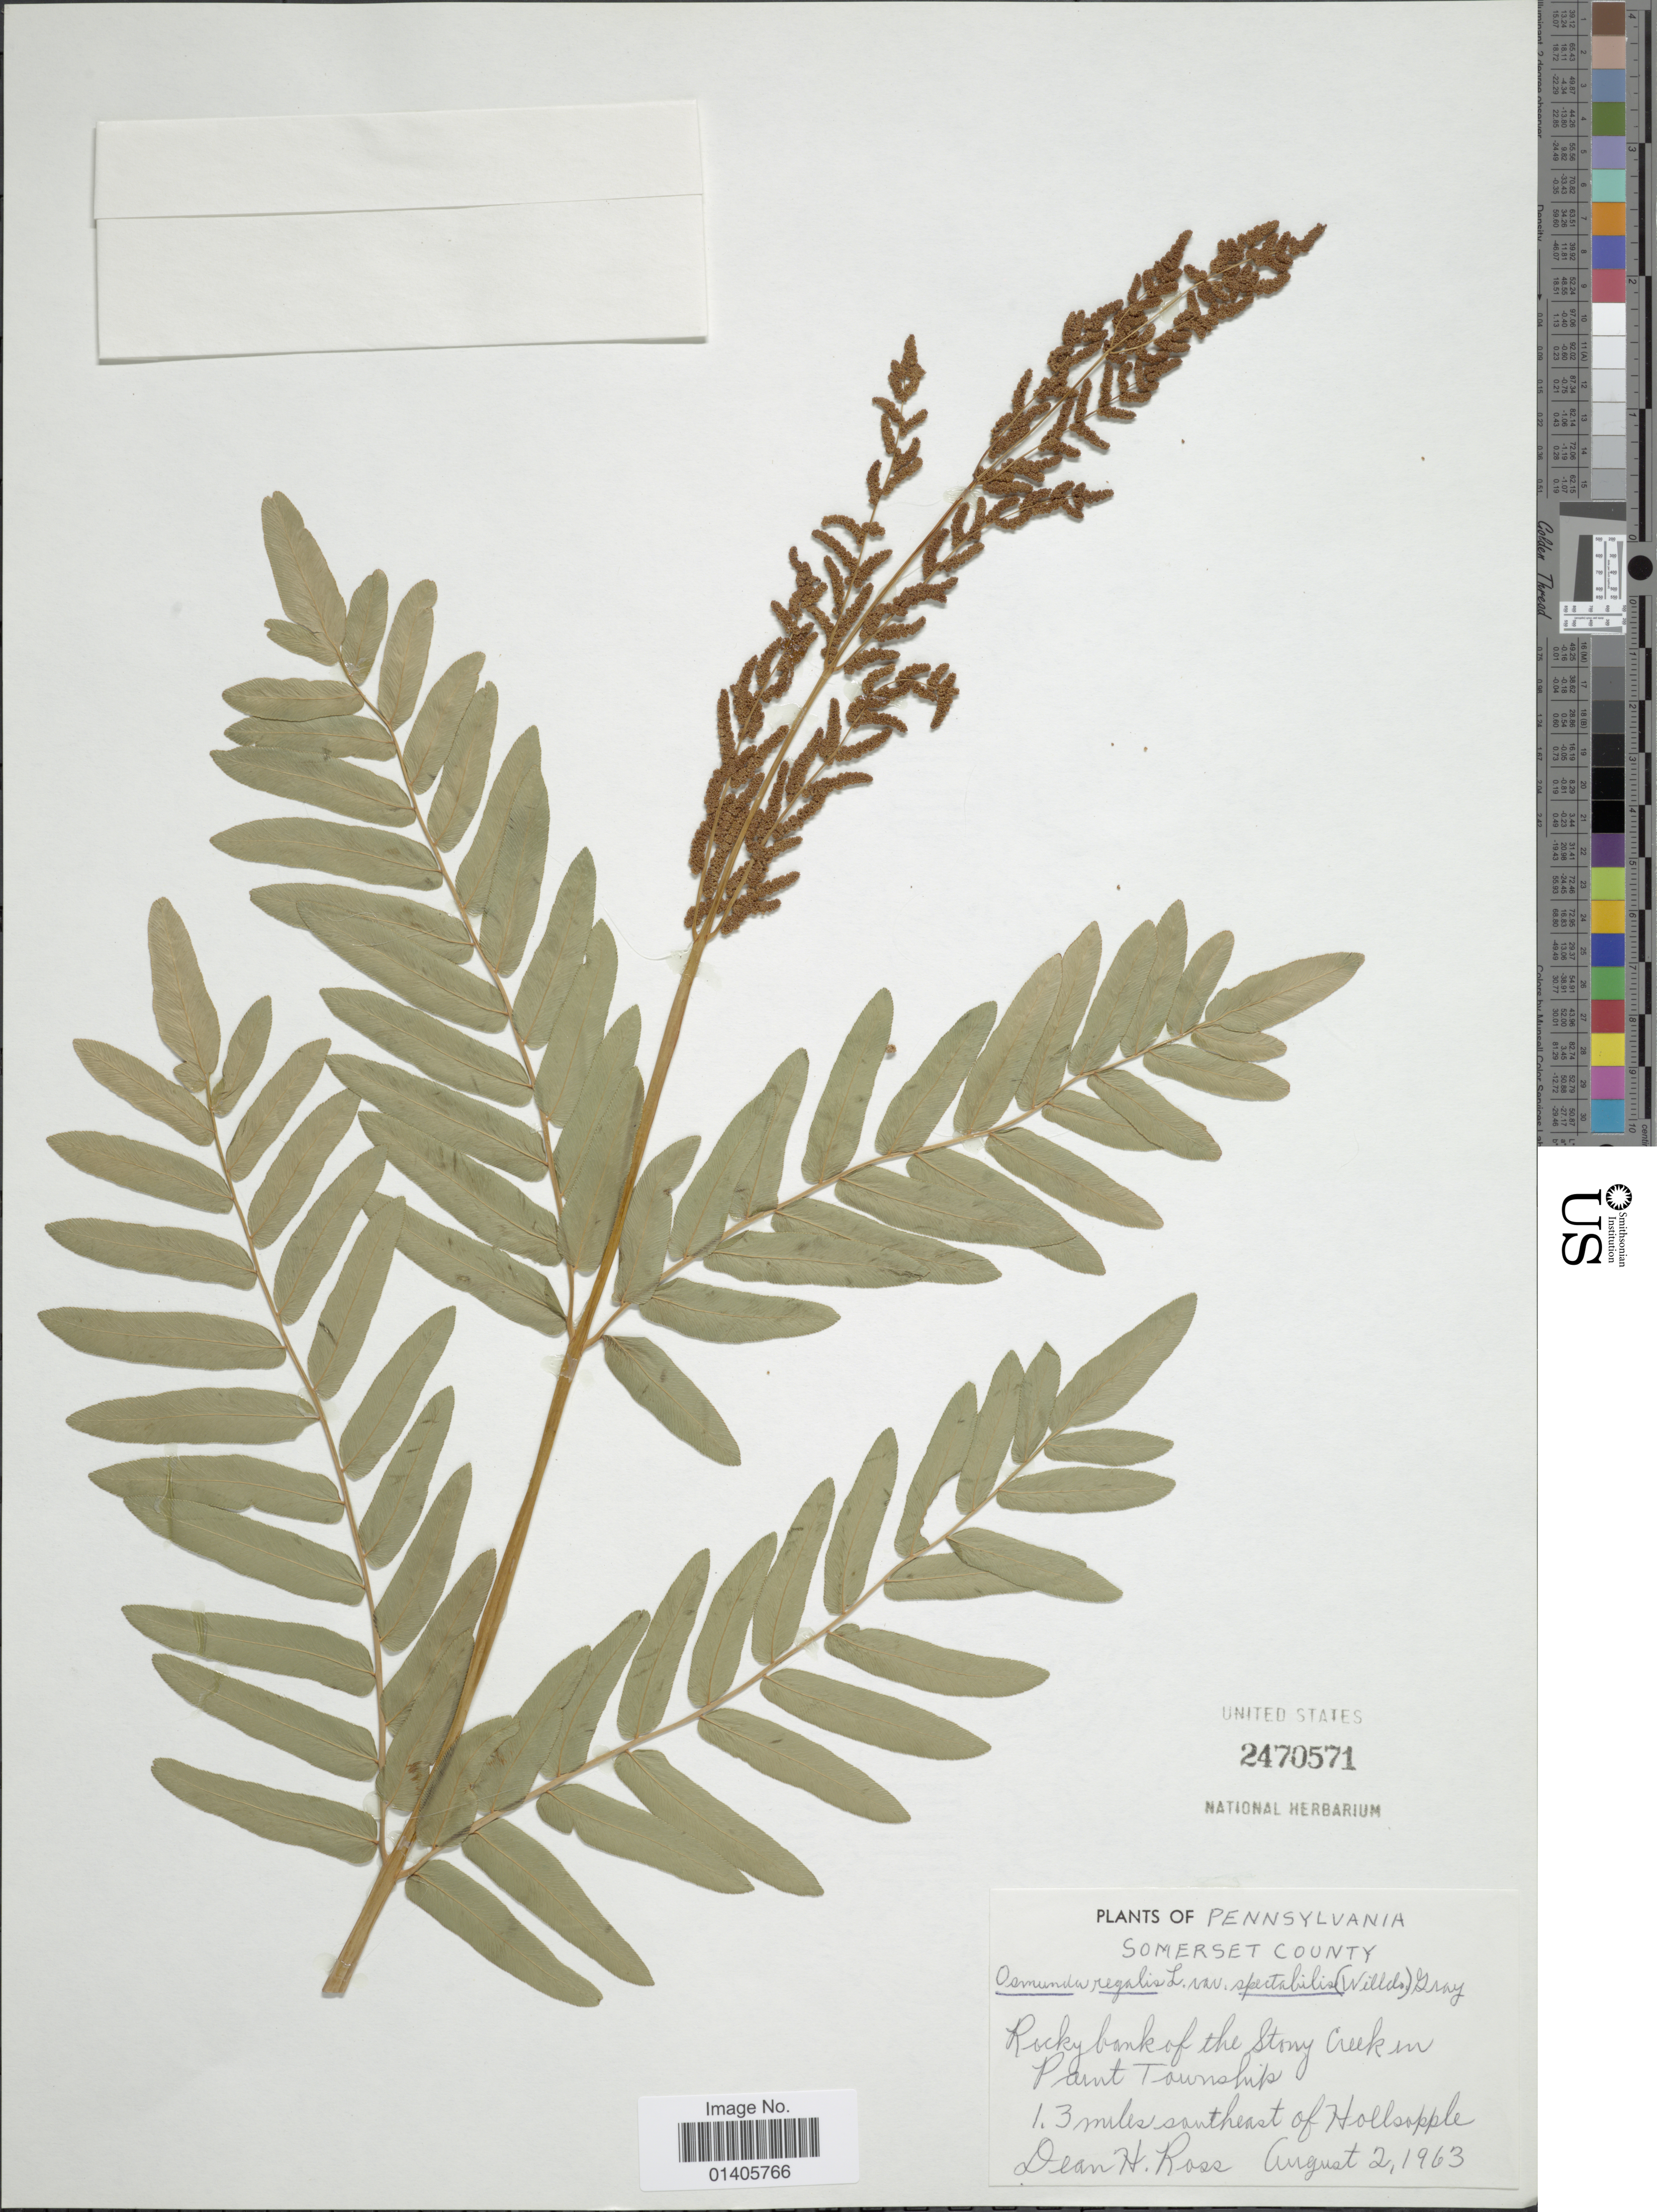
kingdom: Plantae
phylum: Tracheophyta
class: Polypodiopsida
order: Osmundales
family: Osmundaceae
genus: Osmunda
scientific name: Osmunda regalis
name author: L.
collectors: D. Ross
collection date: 1963-08-02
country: United States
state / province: Pennsylvania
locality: Somerset County, Rocky bank of the Stony Creek in Paint Township, 1.3 miles southeast of Hollsopple.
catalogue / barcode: US 2470571